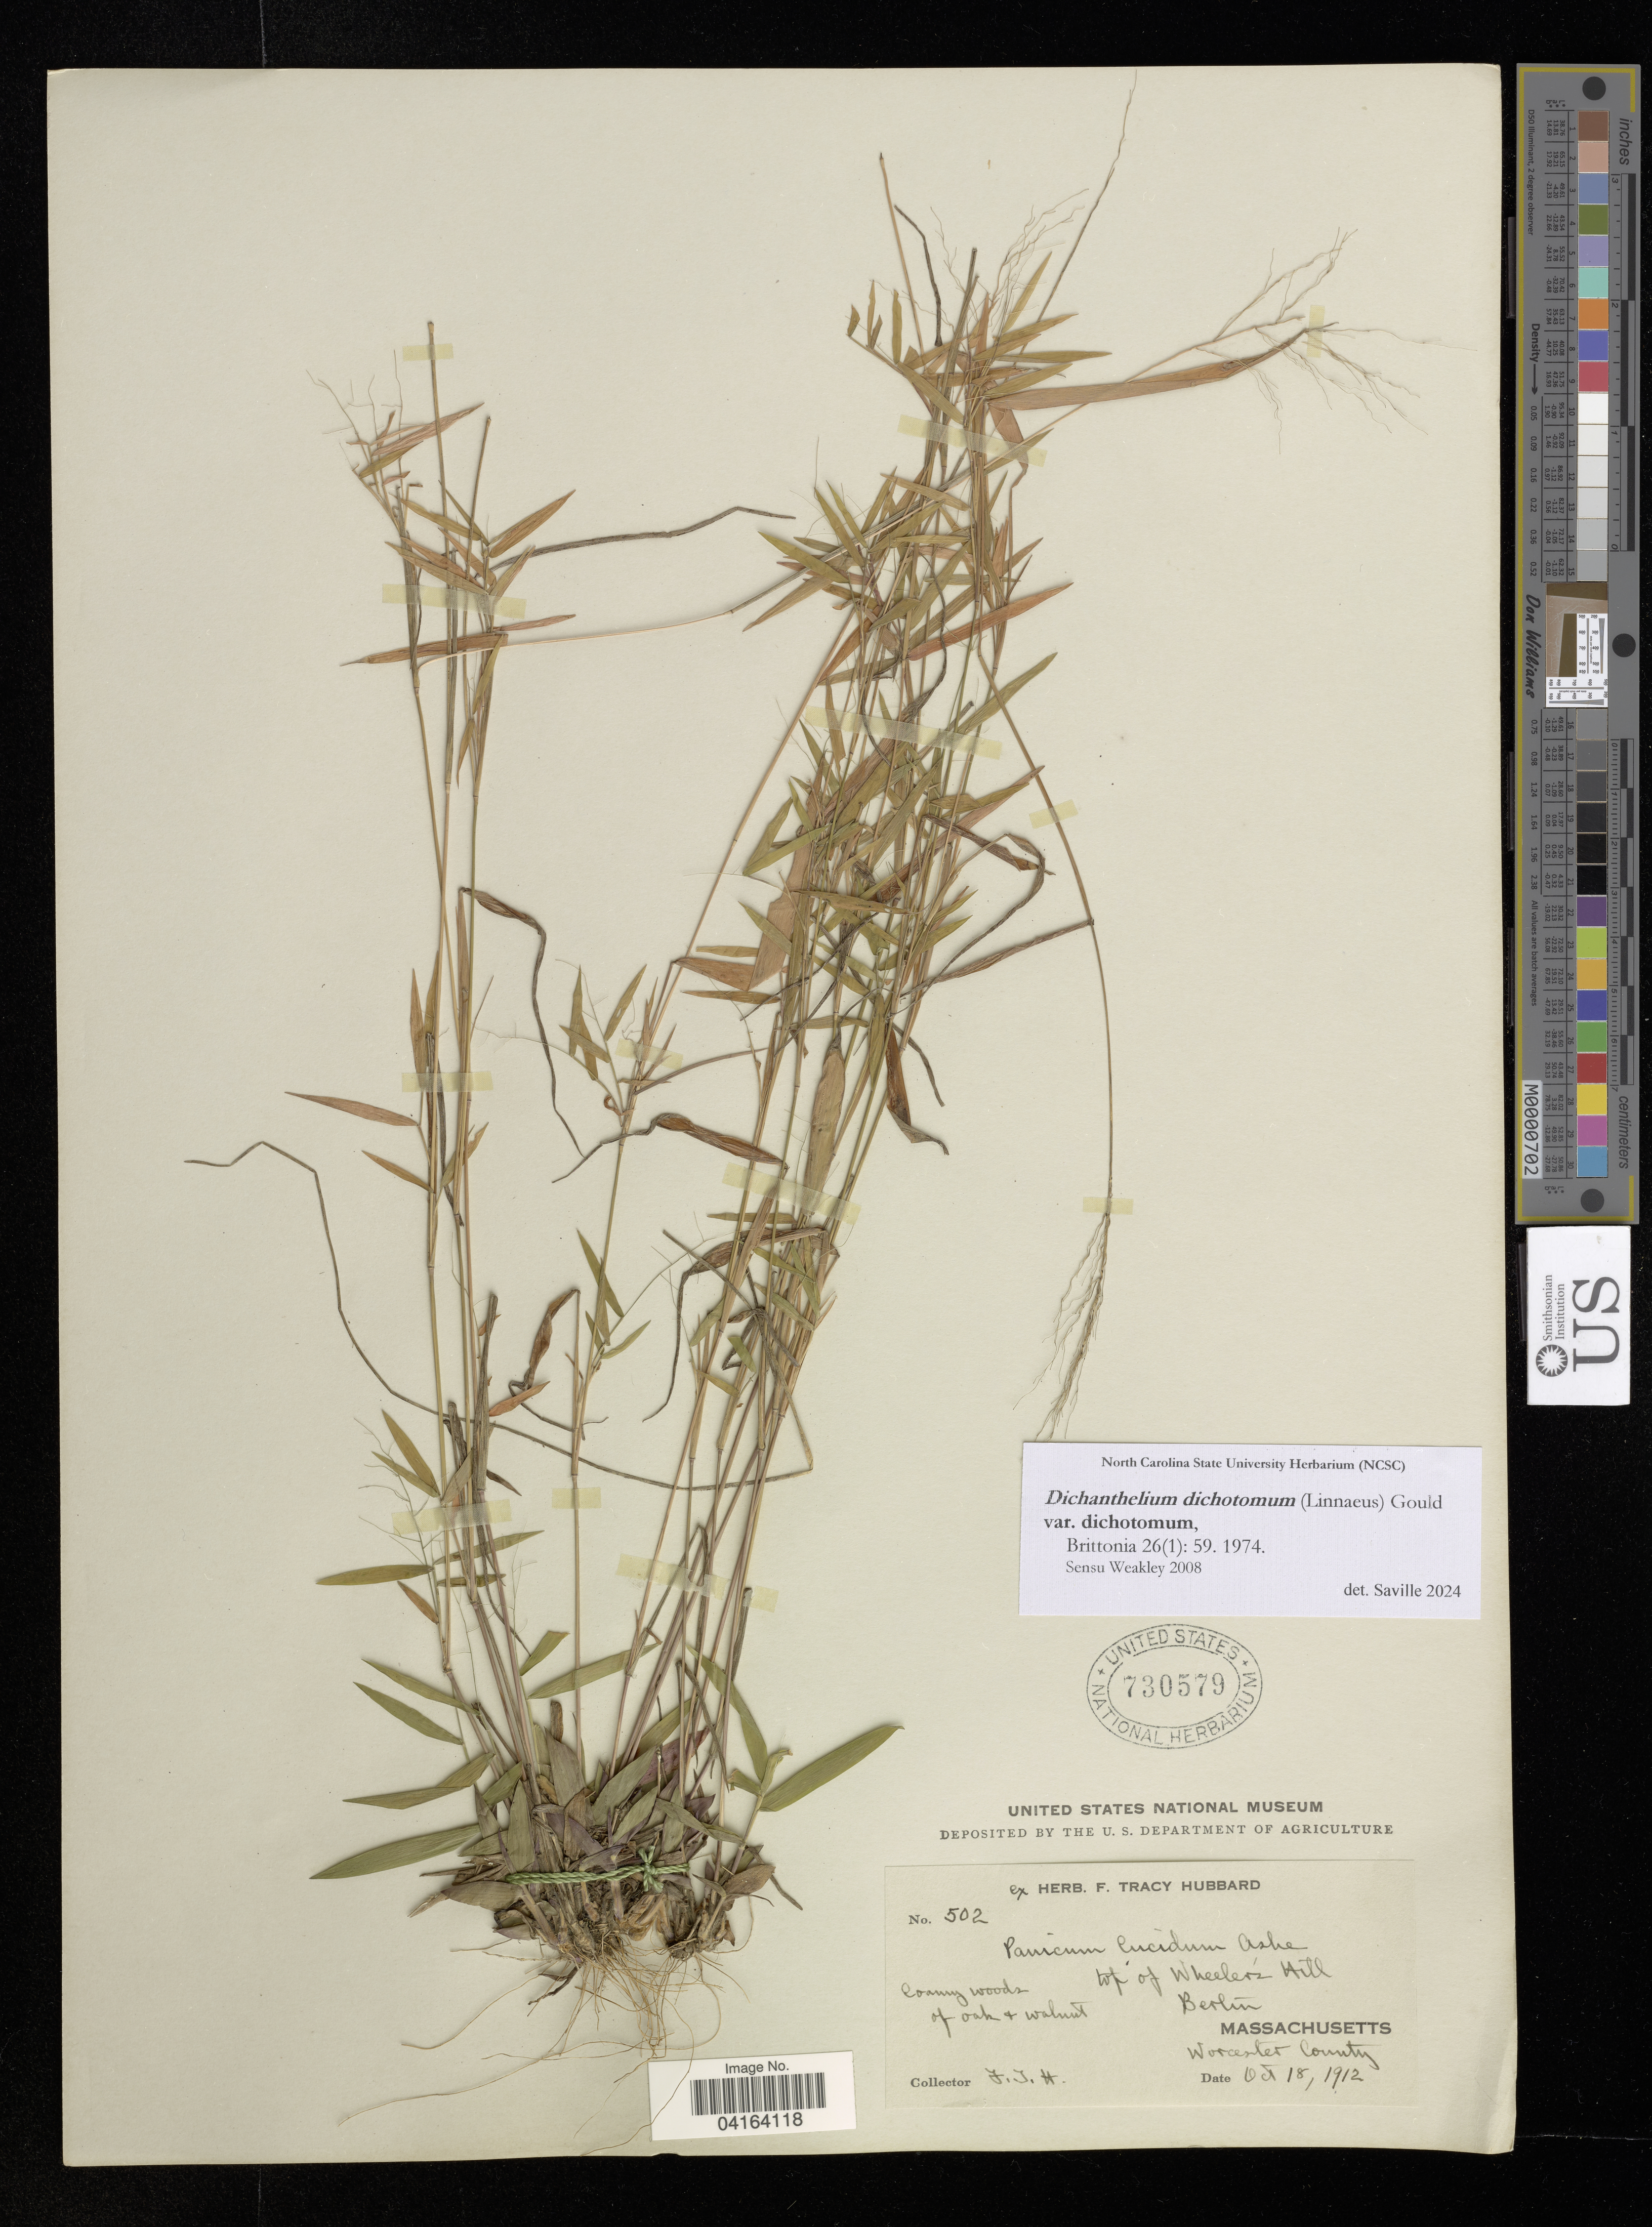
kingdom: Plantae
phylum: Tracheophyta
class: Liliopsida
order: Poales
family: Poaceae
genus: Dichanthelium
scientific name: Dichanthelium dichotomum var. dichotomum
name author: (L.) Gould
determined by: Saville, A. C., (NCSC), North Carolina State University (UNITED STATES)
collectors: F. T. Hubbard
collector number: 502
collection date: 1912-10-18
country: United States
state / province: Massachusetts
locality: Top of Wheeler's Hill Berlin. Worcester County.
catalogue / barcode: US 730579